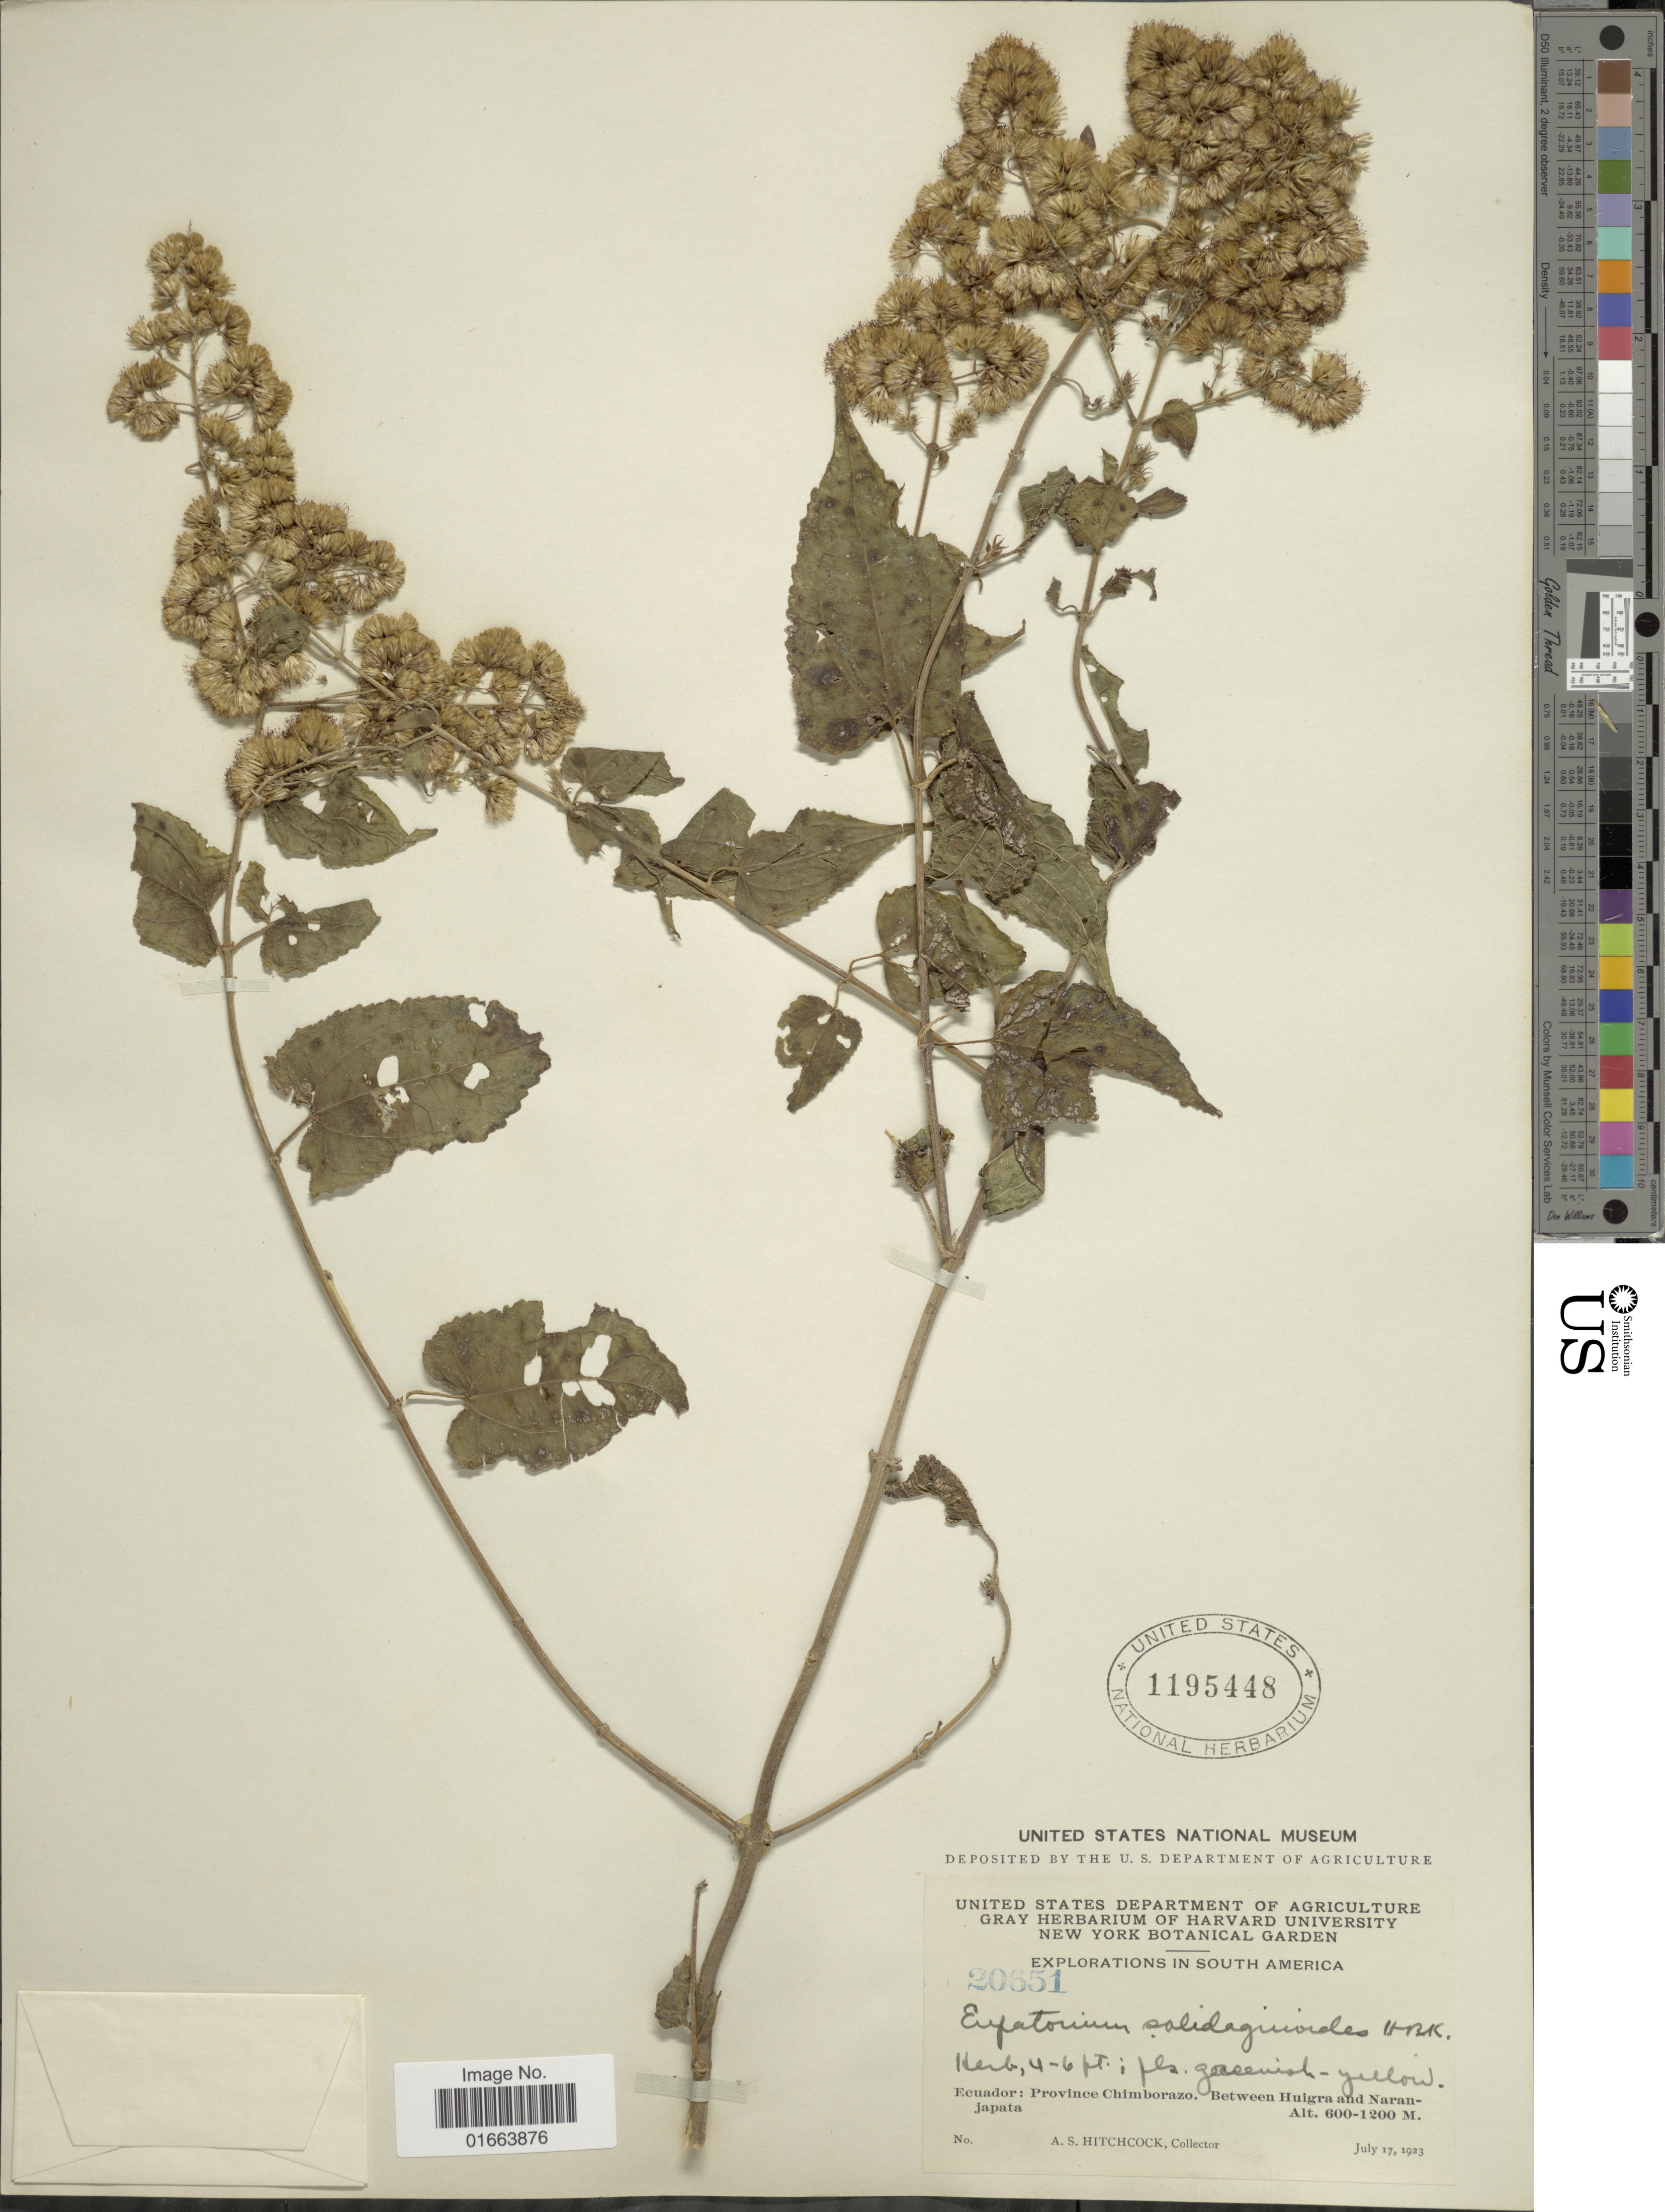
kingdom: Plantae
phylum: Tracheophyta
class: Magnoliopsida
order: Asterales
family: Asteraceae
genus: Koanophyllon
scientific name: Koanophyllon solidaginoides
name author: (Kunth) R.M. King & H. Rob.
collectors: A. S. Hitchcock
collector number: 20651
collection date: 1923-07-17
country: Ecuador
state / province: Chimborazo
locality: Between Huigra and Naranjapata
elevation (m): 600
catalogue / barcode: US 1195448